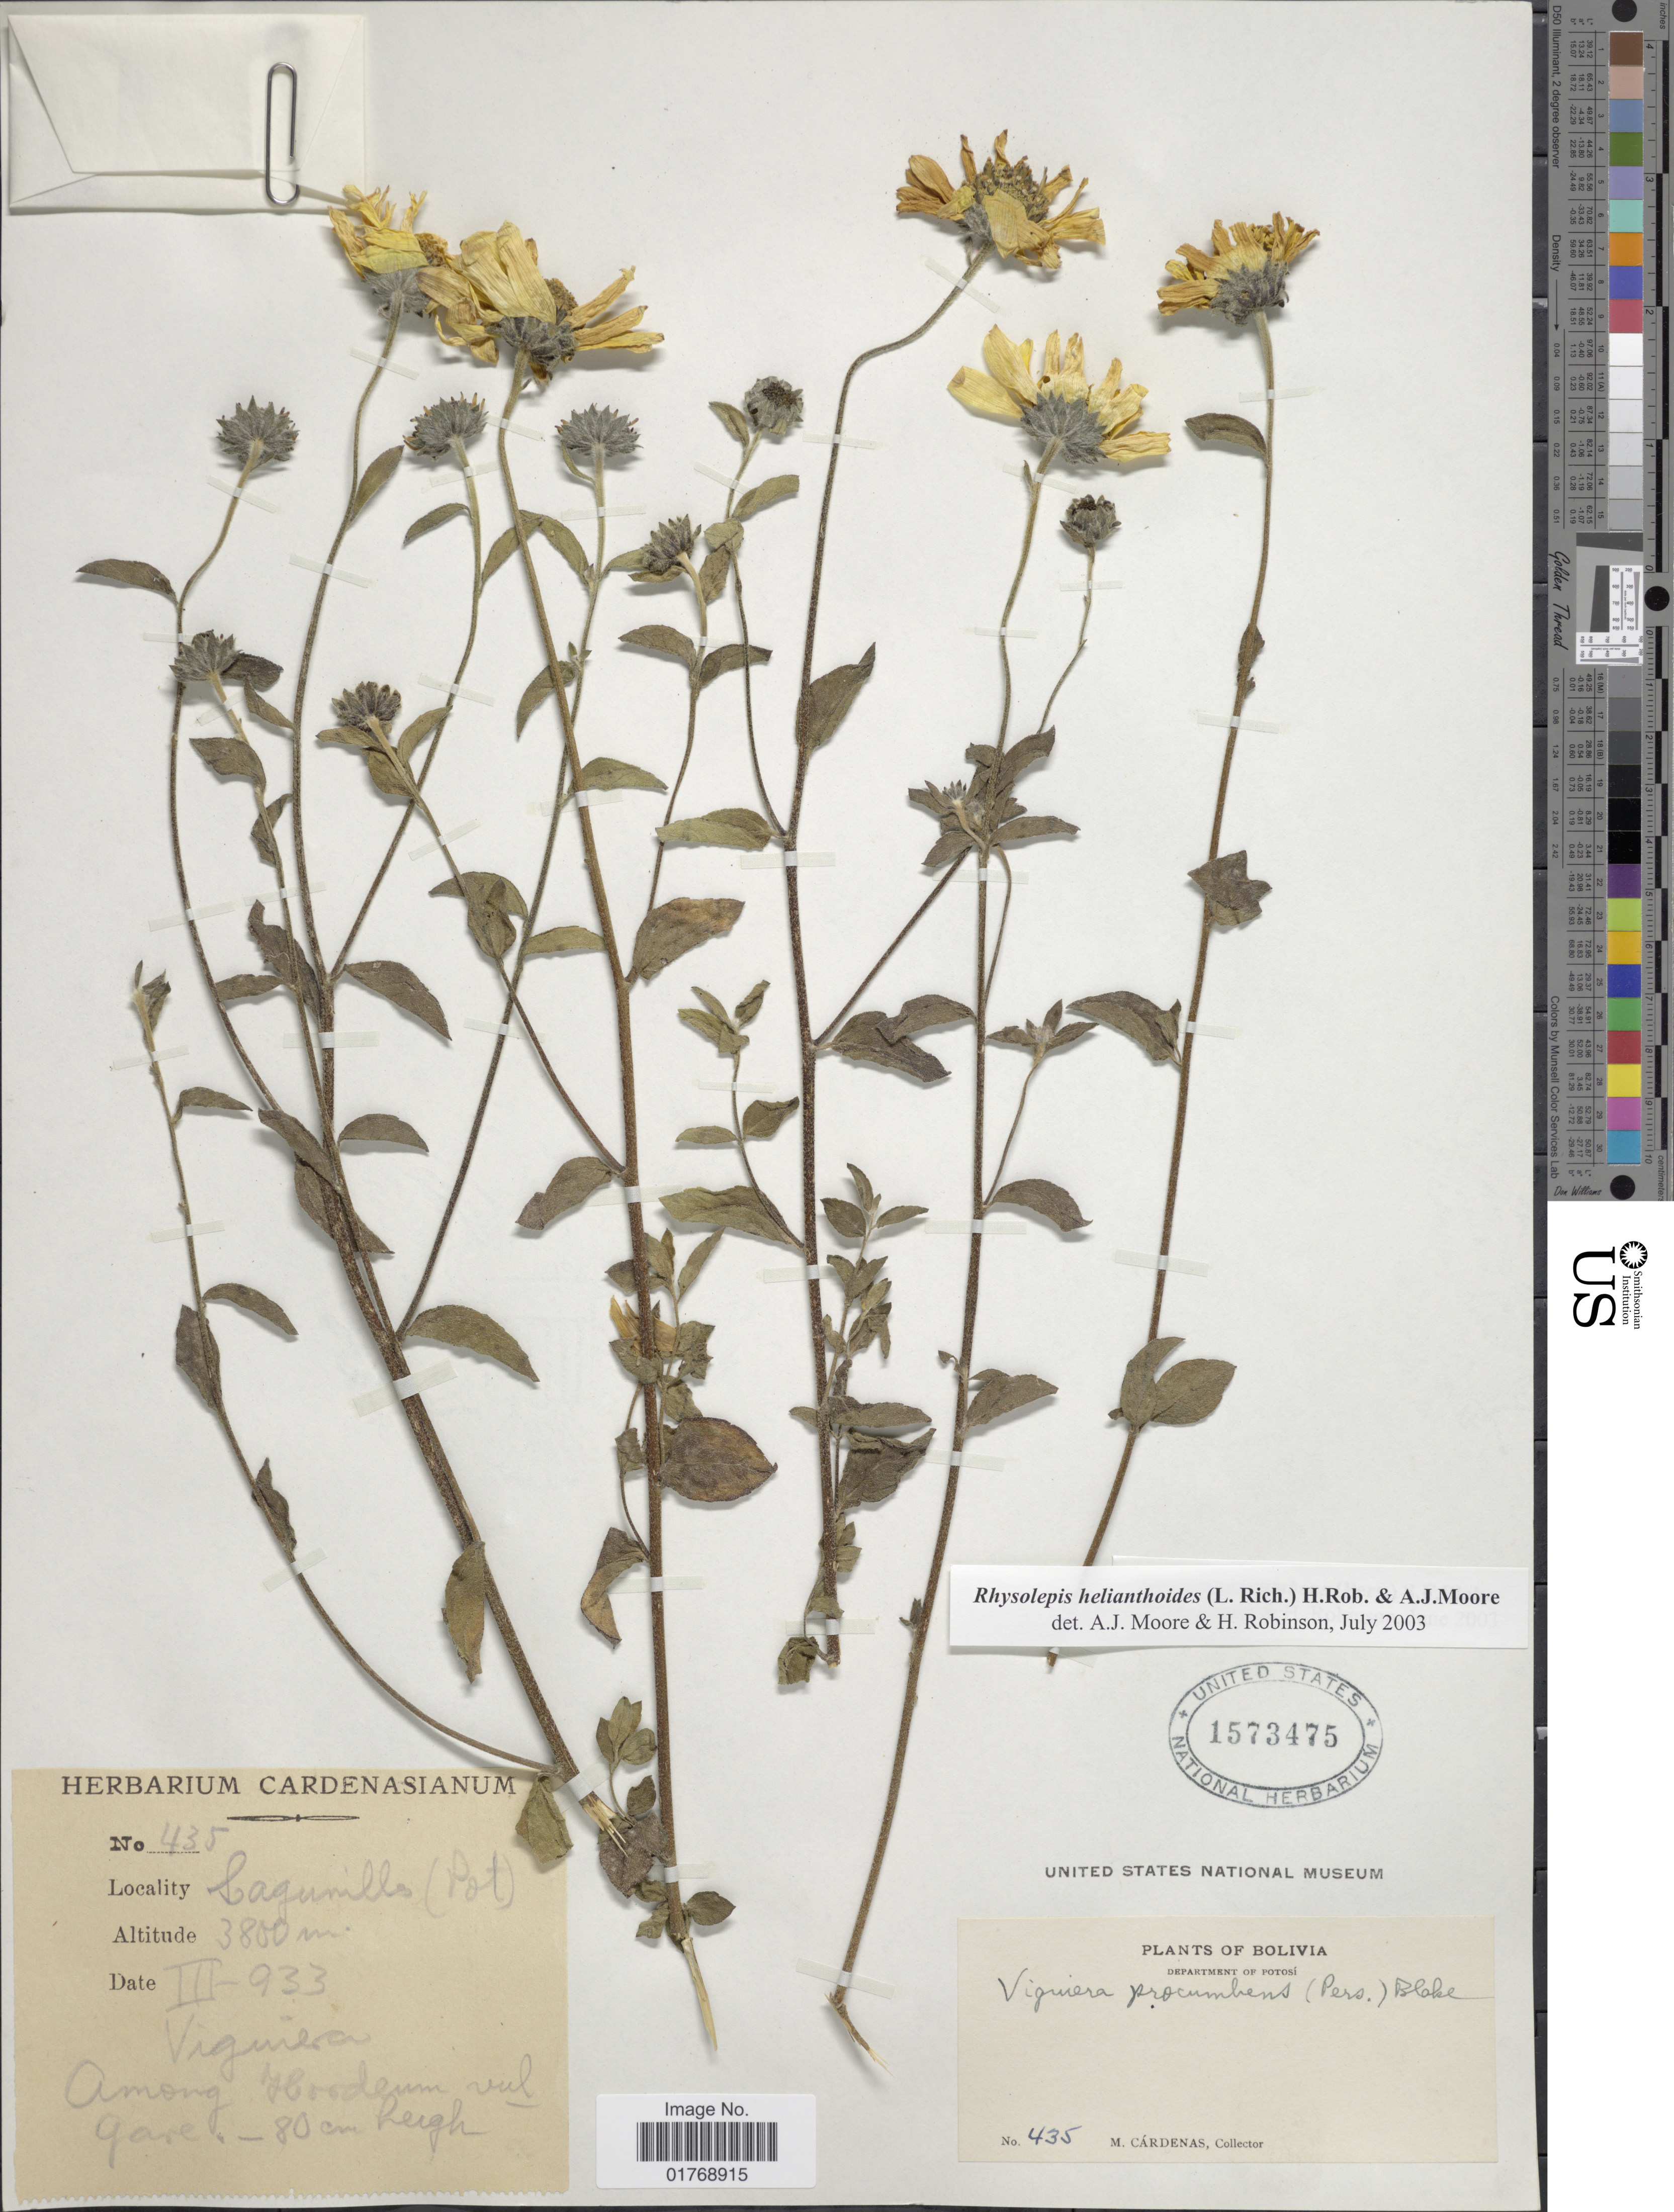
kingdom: Plantae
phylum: Tracheophyta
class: Magnoliopsida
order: Asterales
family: Asteraceae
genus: Viguiera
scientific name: Viguiera procumbens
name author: (Pers.) S.F. Blake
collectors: M. Cárdenas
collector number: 435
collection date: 1933-03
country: Bolivia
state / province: Potosi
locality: Department of Potosi. Lagunillo (Pot)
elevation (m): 3800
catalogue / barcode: US 1573475